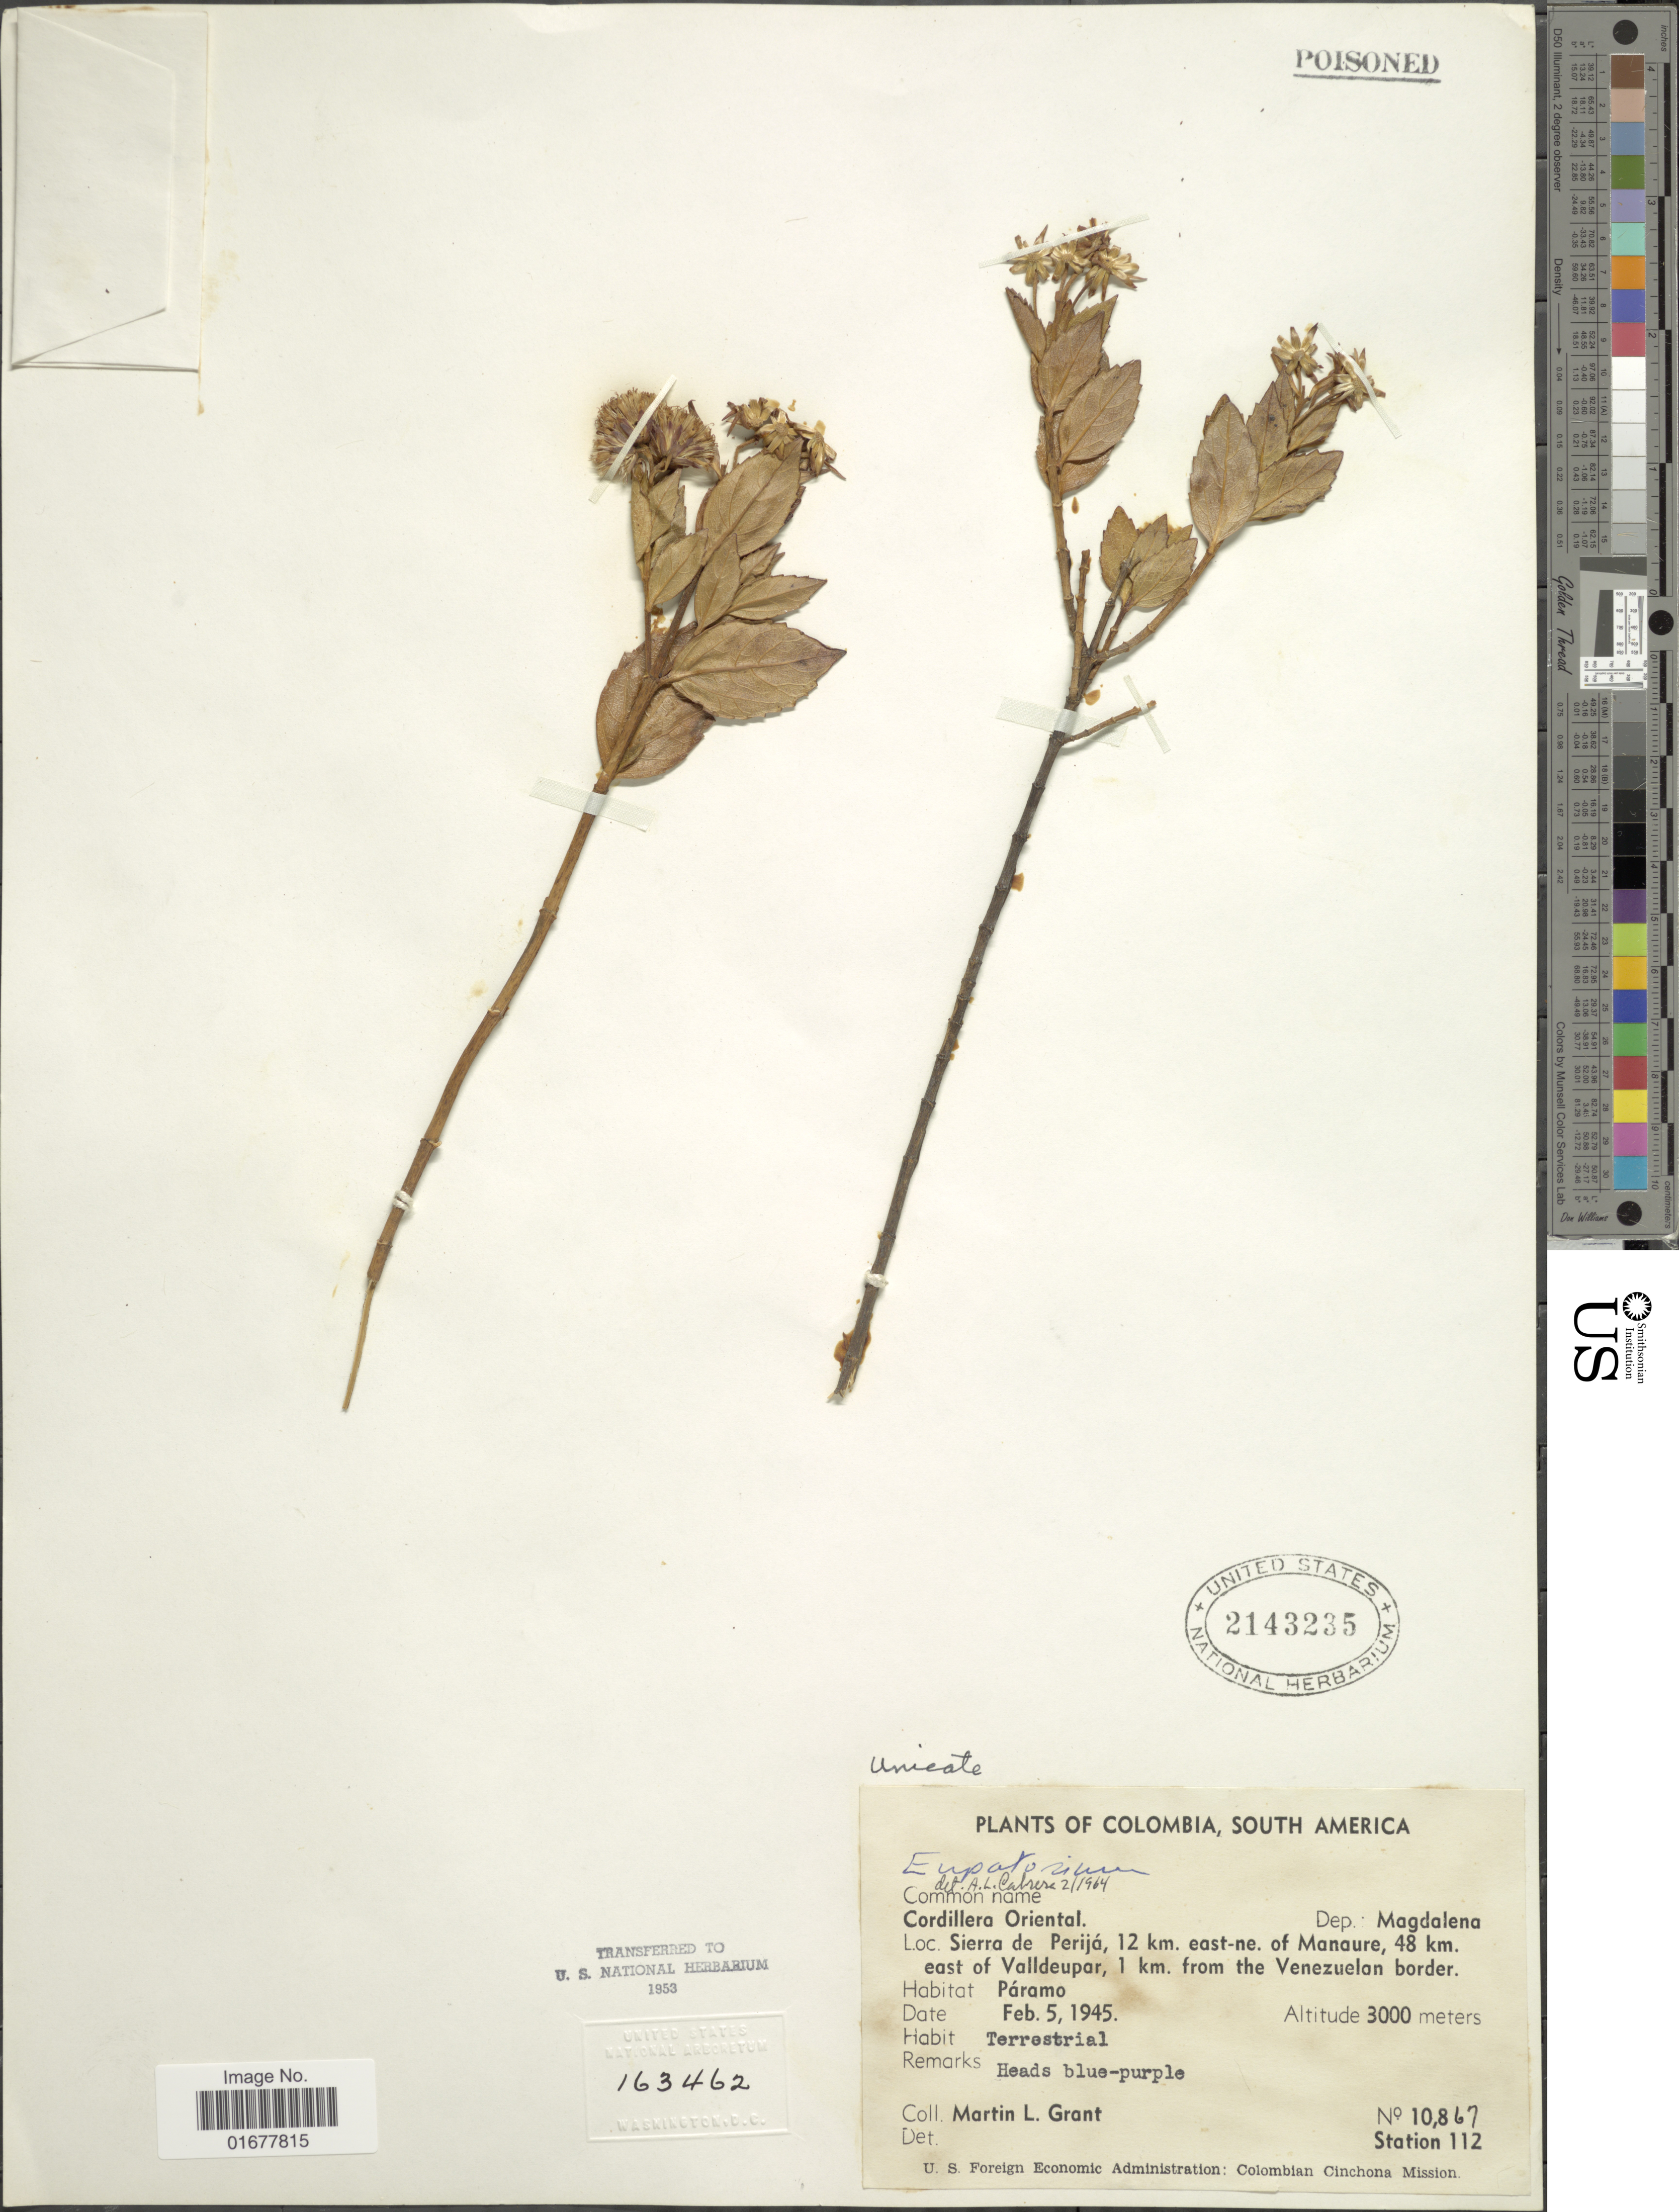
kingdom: Plantae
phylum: Tracheophyta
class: Magnoliopsida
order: Asterales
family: Asteraceae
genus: Ageratina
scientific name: Ageratina sp.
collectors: M. L. Grant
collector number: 10867 Station 112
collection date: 1945-02-05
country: Colombia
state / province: Magdalena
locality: Cordillera Oriental, Sierra de Perija, 12 km. east-ne. of Manaure, 48 km. east of Valldeupar, 1 km. from the Venezuelan border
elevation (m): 3000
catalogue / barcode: US 2143235